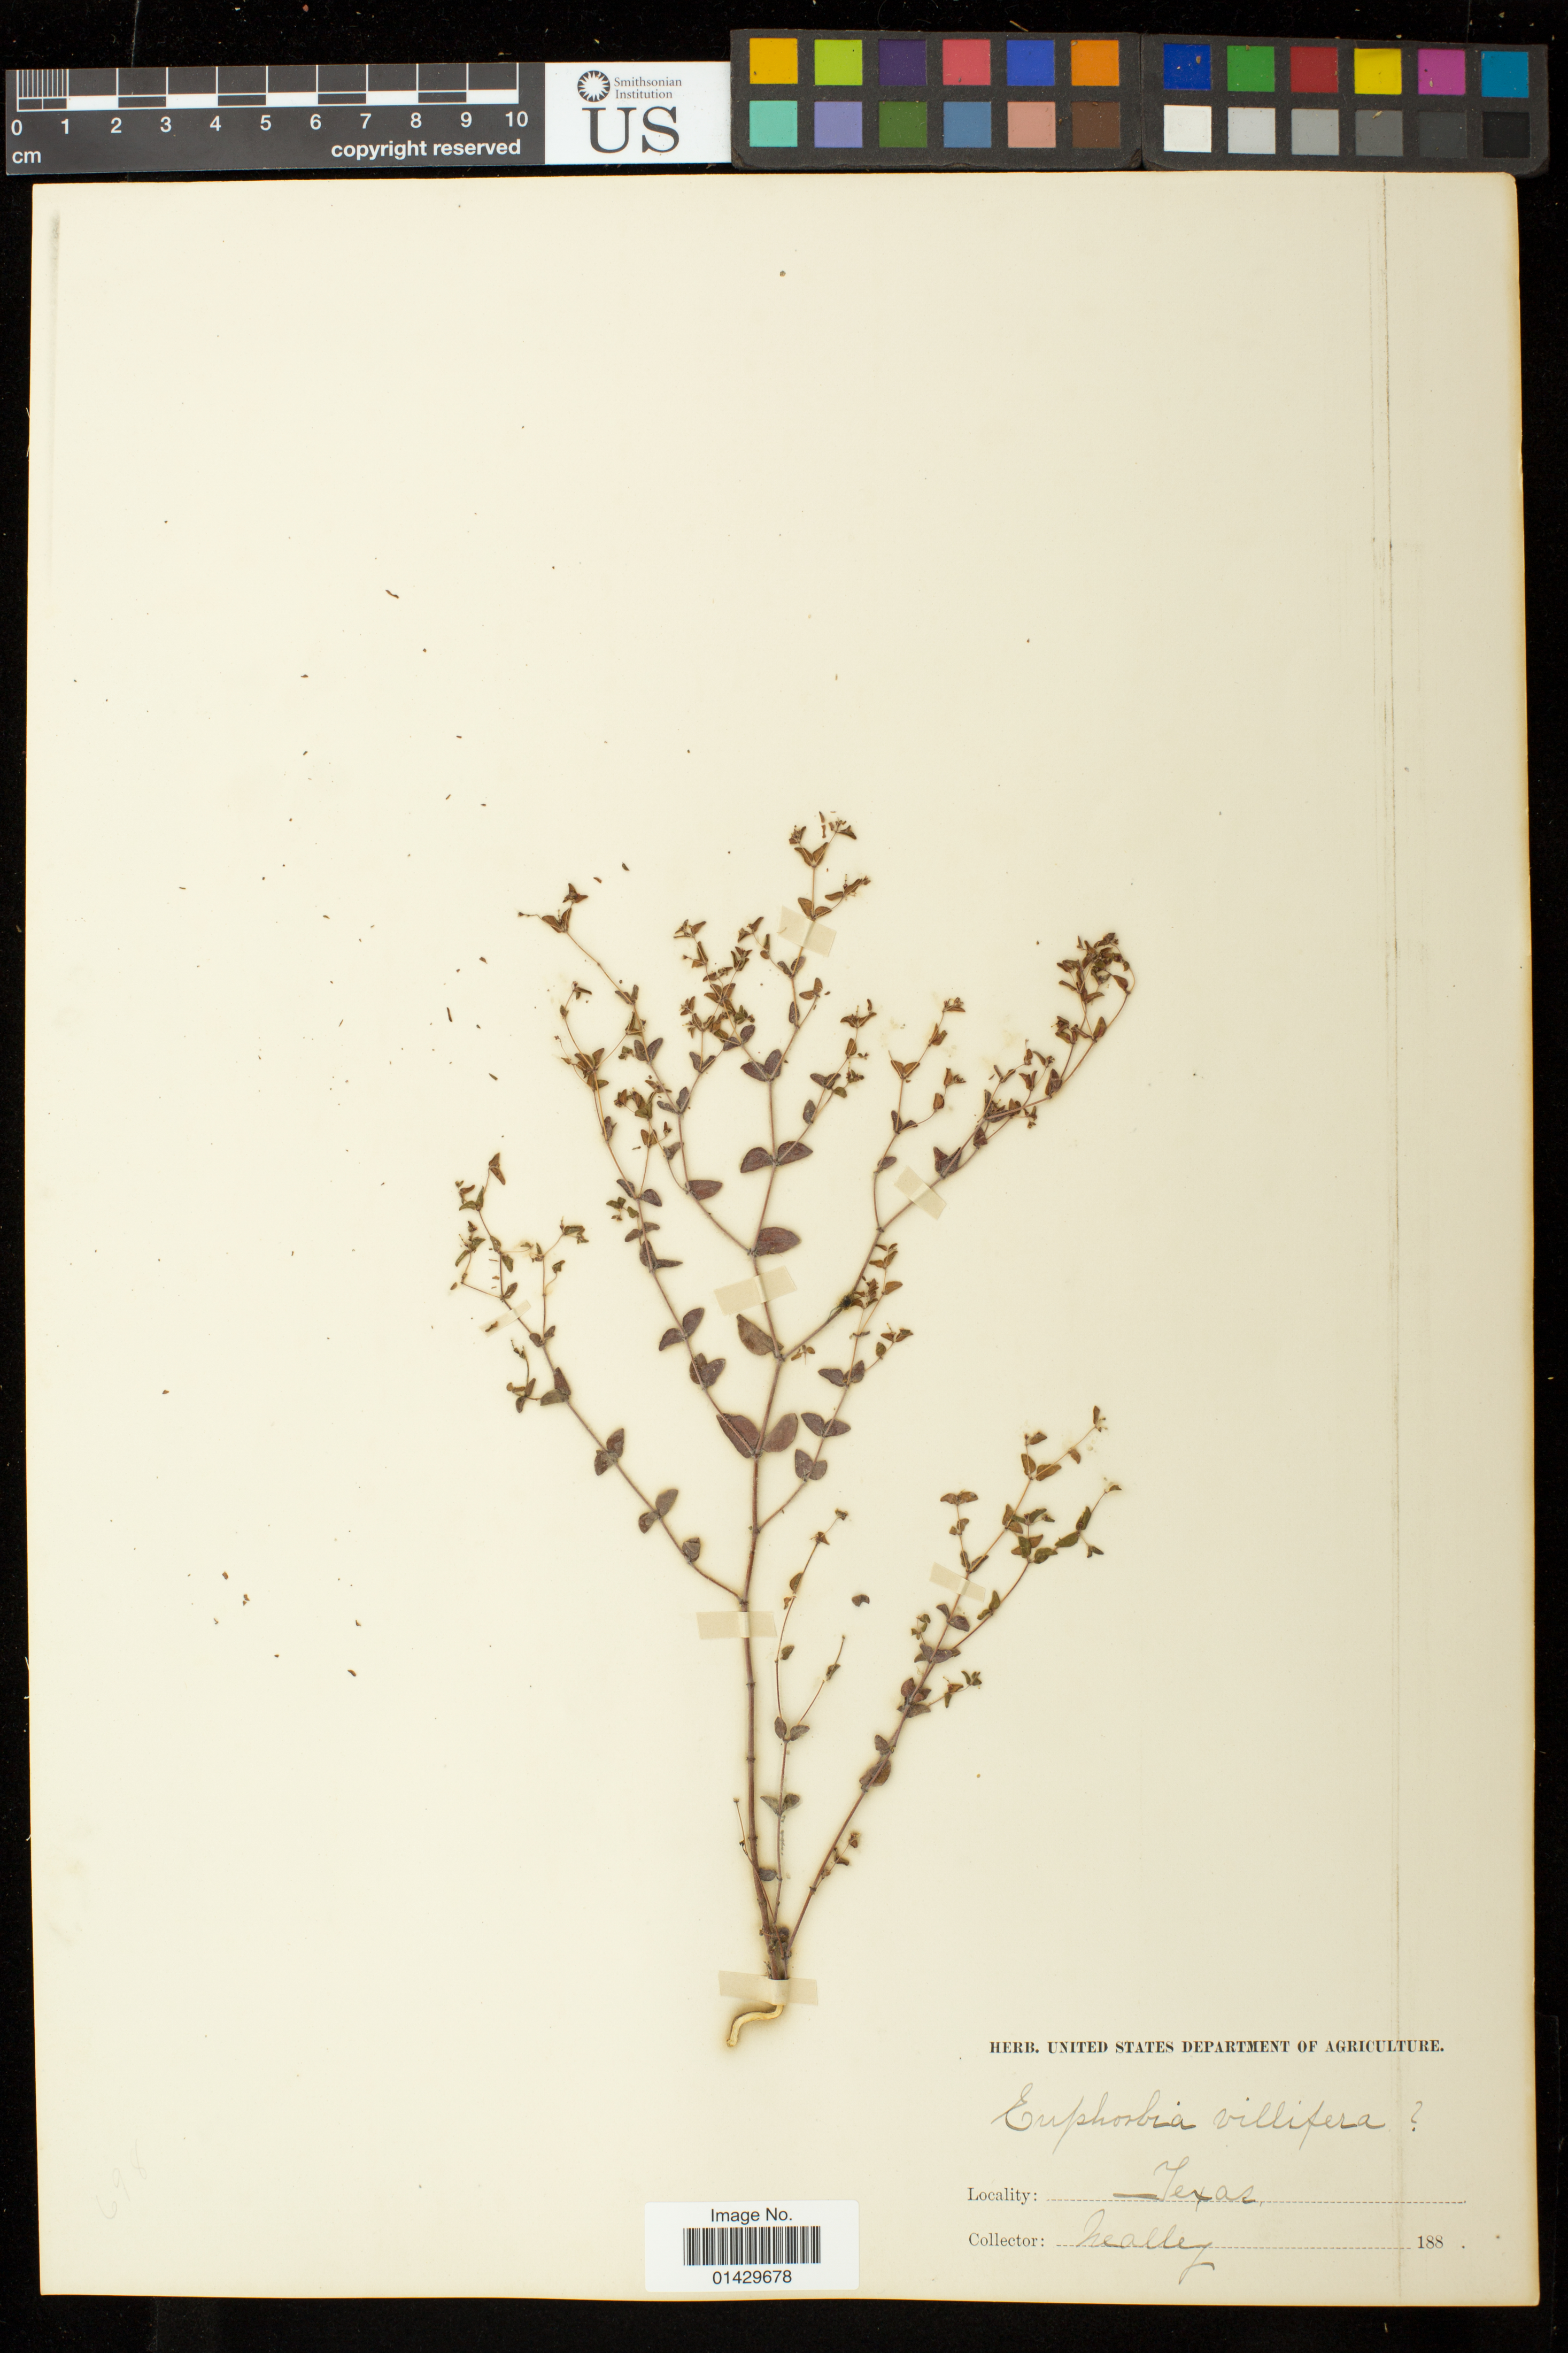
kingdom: Plantae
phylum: Tracheophyta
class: Magnoliopsida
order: Malpighiales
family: Euphorbiaceae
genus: Euphorbia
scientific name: Euphorbia villifera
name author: Scheele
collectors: Nealley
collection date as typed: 188-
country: United States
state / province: Texas